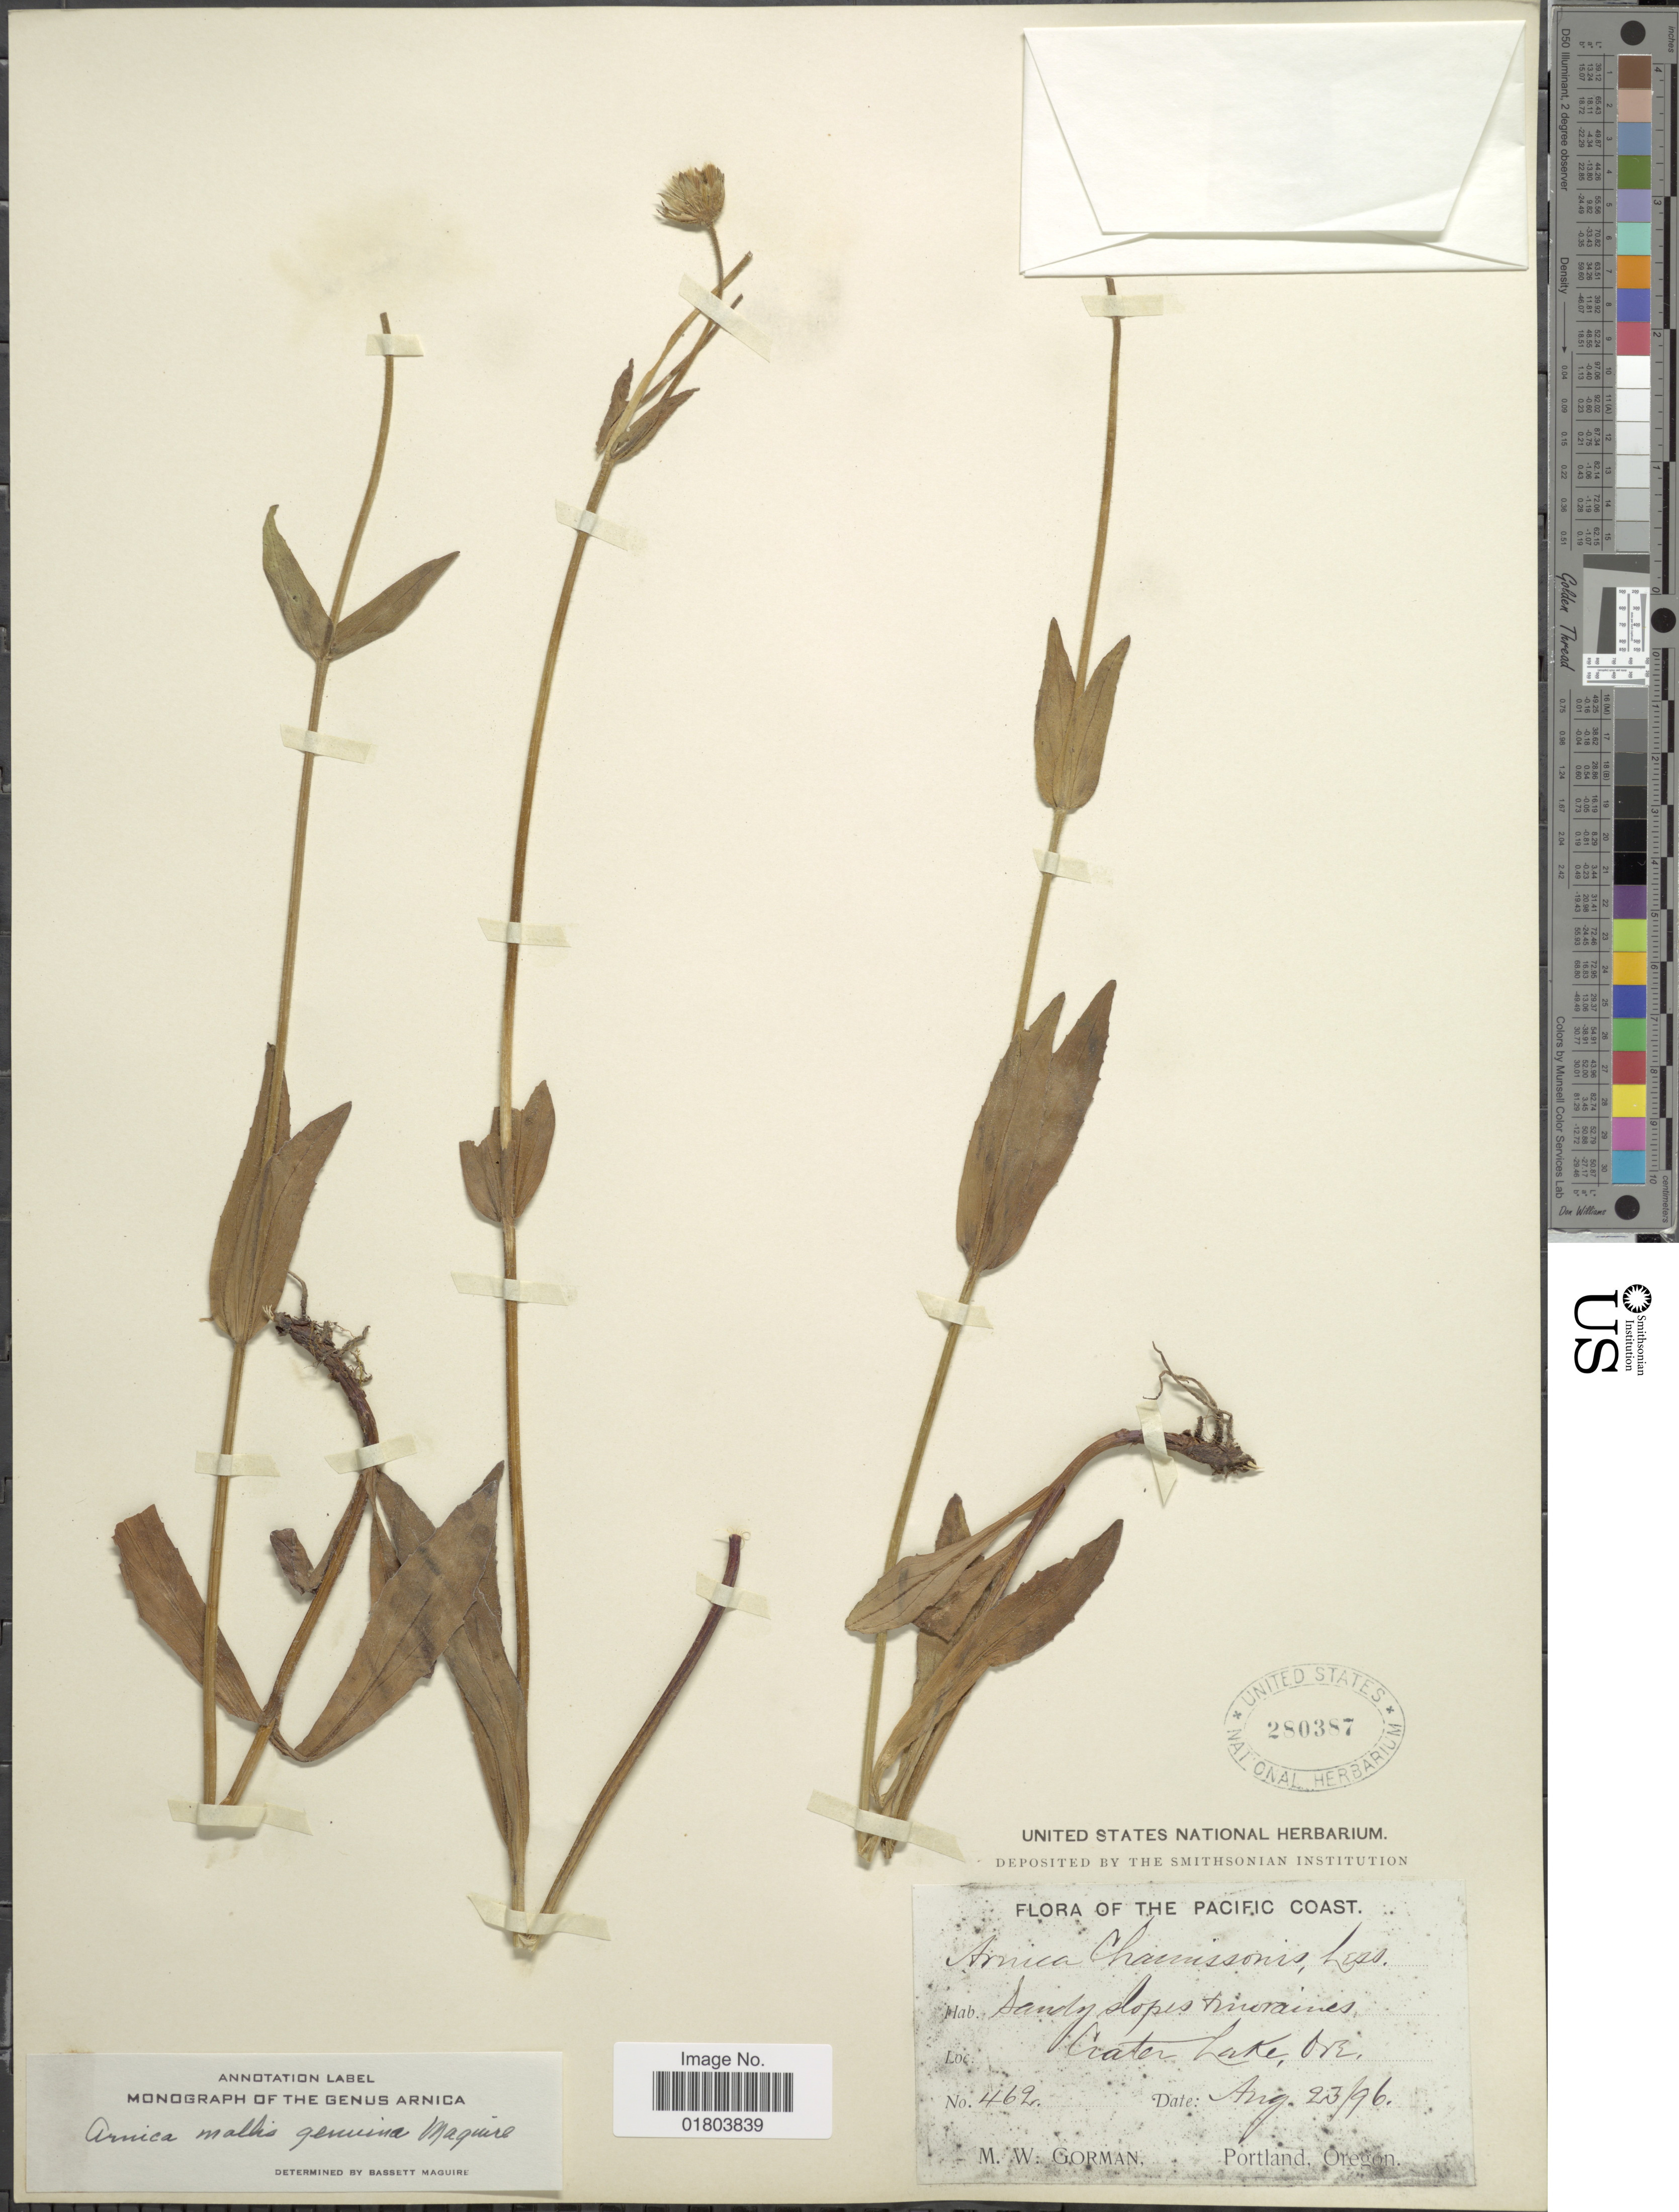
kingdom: Plantae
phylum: Tracheophyta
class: Magnoliopsida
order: Asterales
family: Asteraceae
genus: Arnica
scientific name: Arnica mollis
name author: Hook.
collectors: M. W. Gorman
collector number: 462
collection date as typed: Transcribed d/m/y: 23/8/96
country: United States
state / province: Oregon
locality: Crater Lake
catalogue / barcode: US 280387